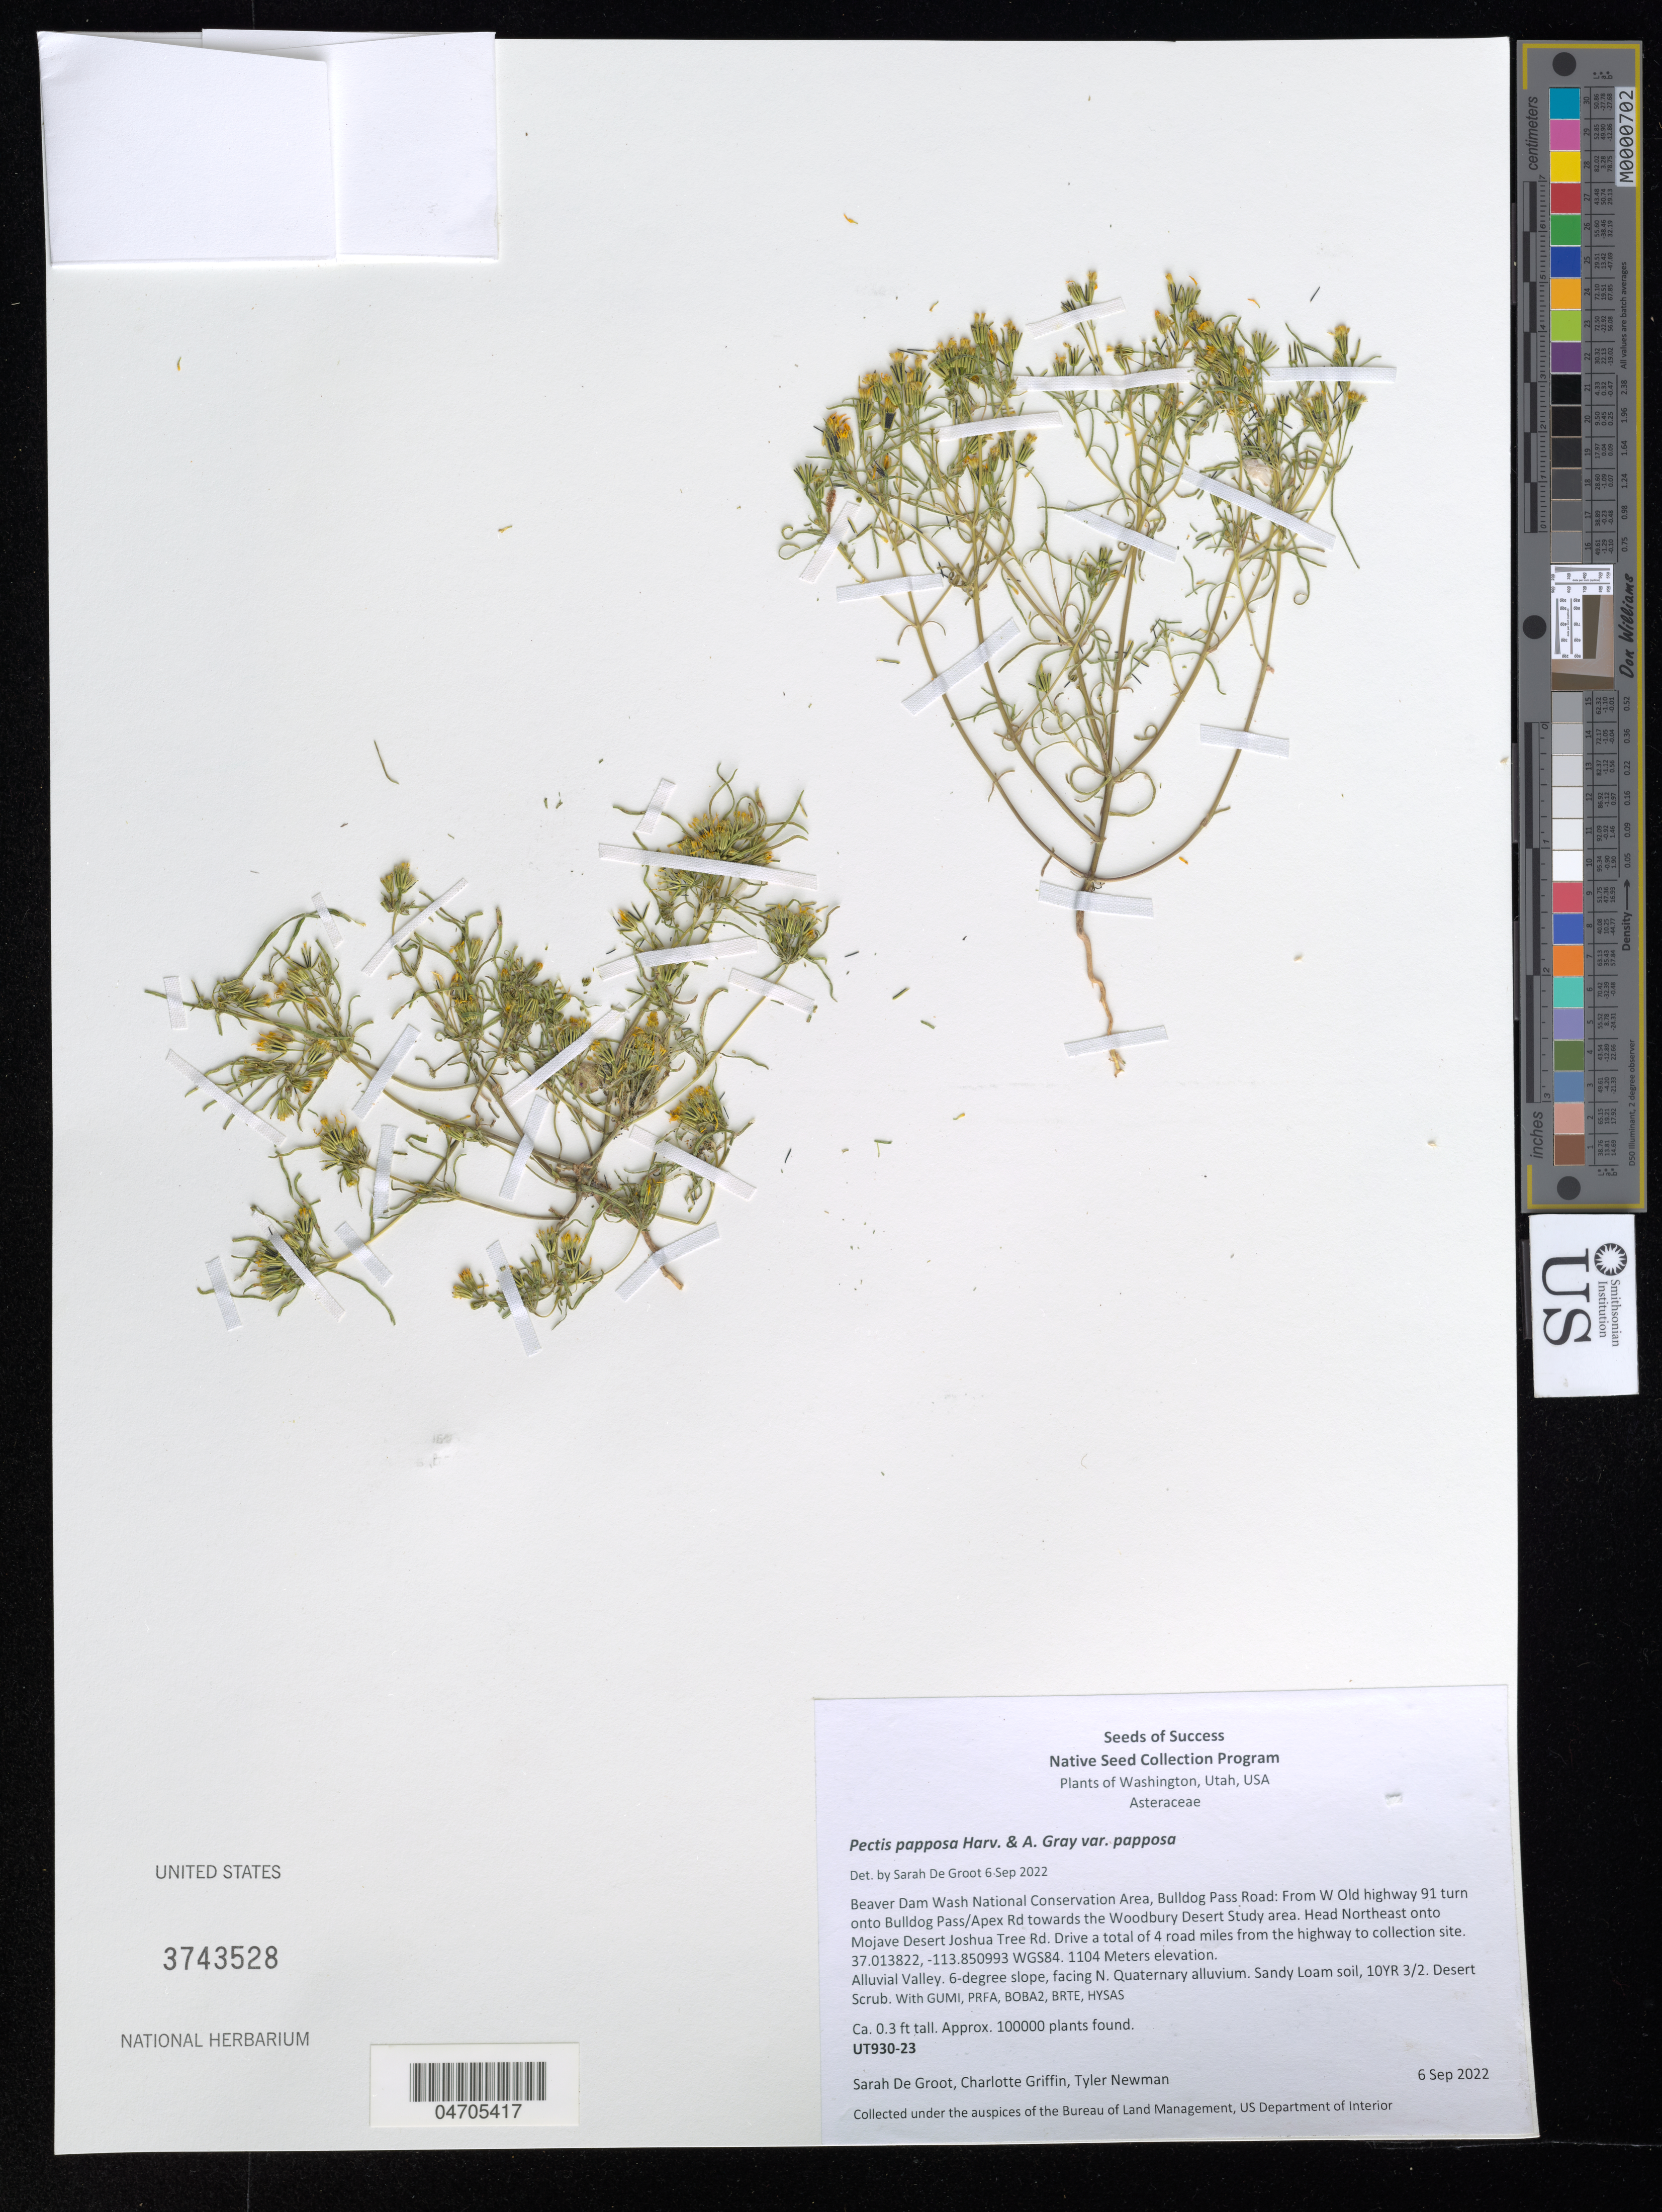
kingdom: Plantae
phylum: Tracheophyta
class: Magnoliopsida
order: Asterales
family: Asteraceae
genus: Pectis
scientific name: Pectis papposa var. papposa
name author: Harv. & A. Gray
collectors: S. De Groot, C. Griffin & T. Newman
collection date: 2022-09-06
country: United States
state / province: Washington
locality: Washington, Utah. Beaver Dam Wash National Conservation Area, Bulldog Pass Road: From W Old highway 91 turn onto Bulldog Pass/Apex Rd towards the Woodbury Desert Study area. Head Northeast onto Mojave Desert Joshua Tree Rd. Drive a total of 4 road miles from the highway to collection site. Alluvial Valley. WGS84.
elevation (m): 1104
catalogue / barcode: US 3743528